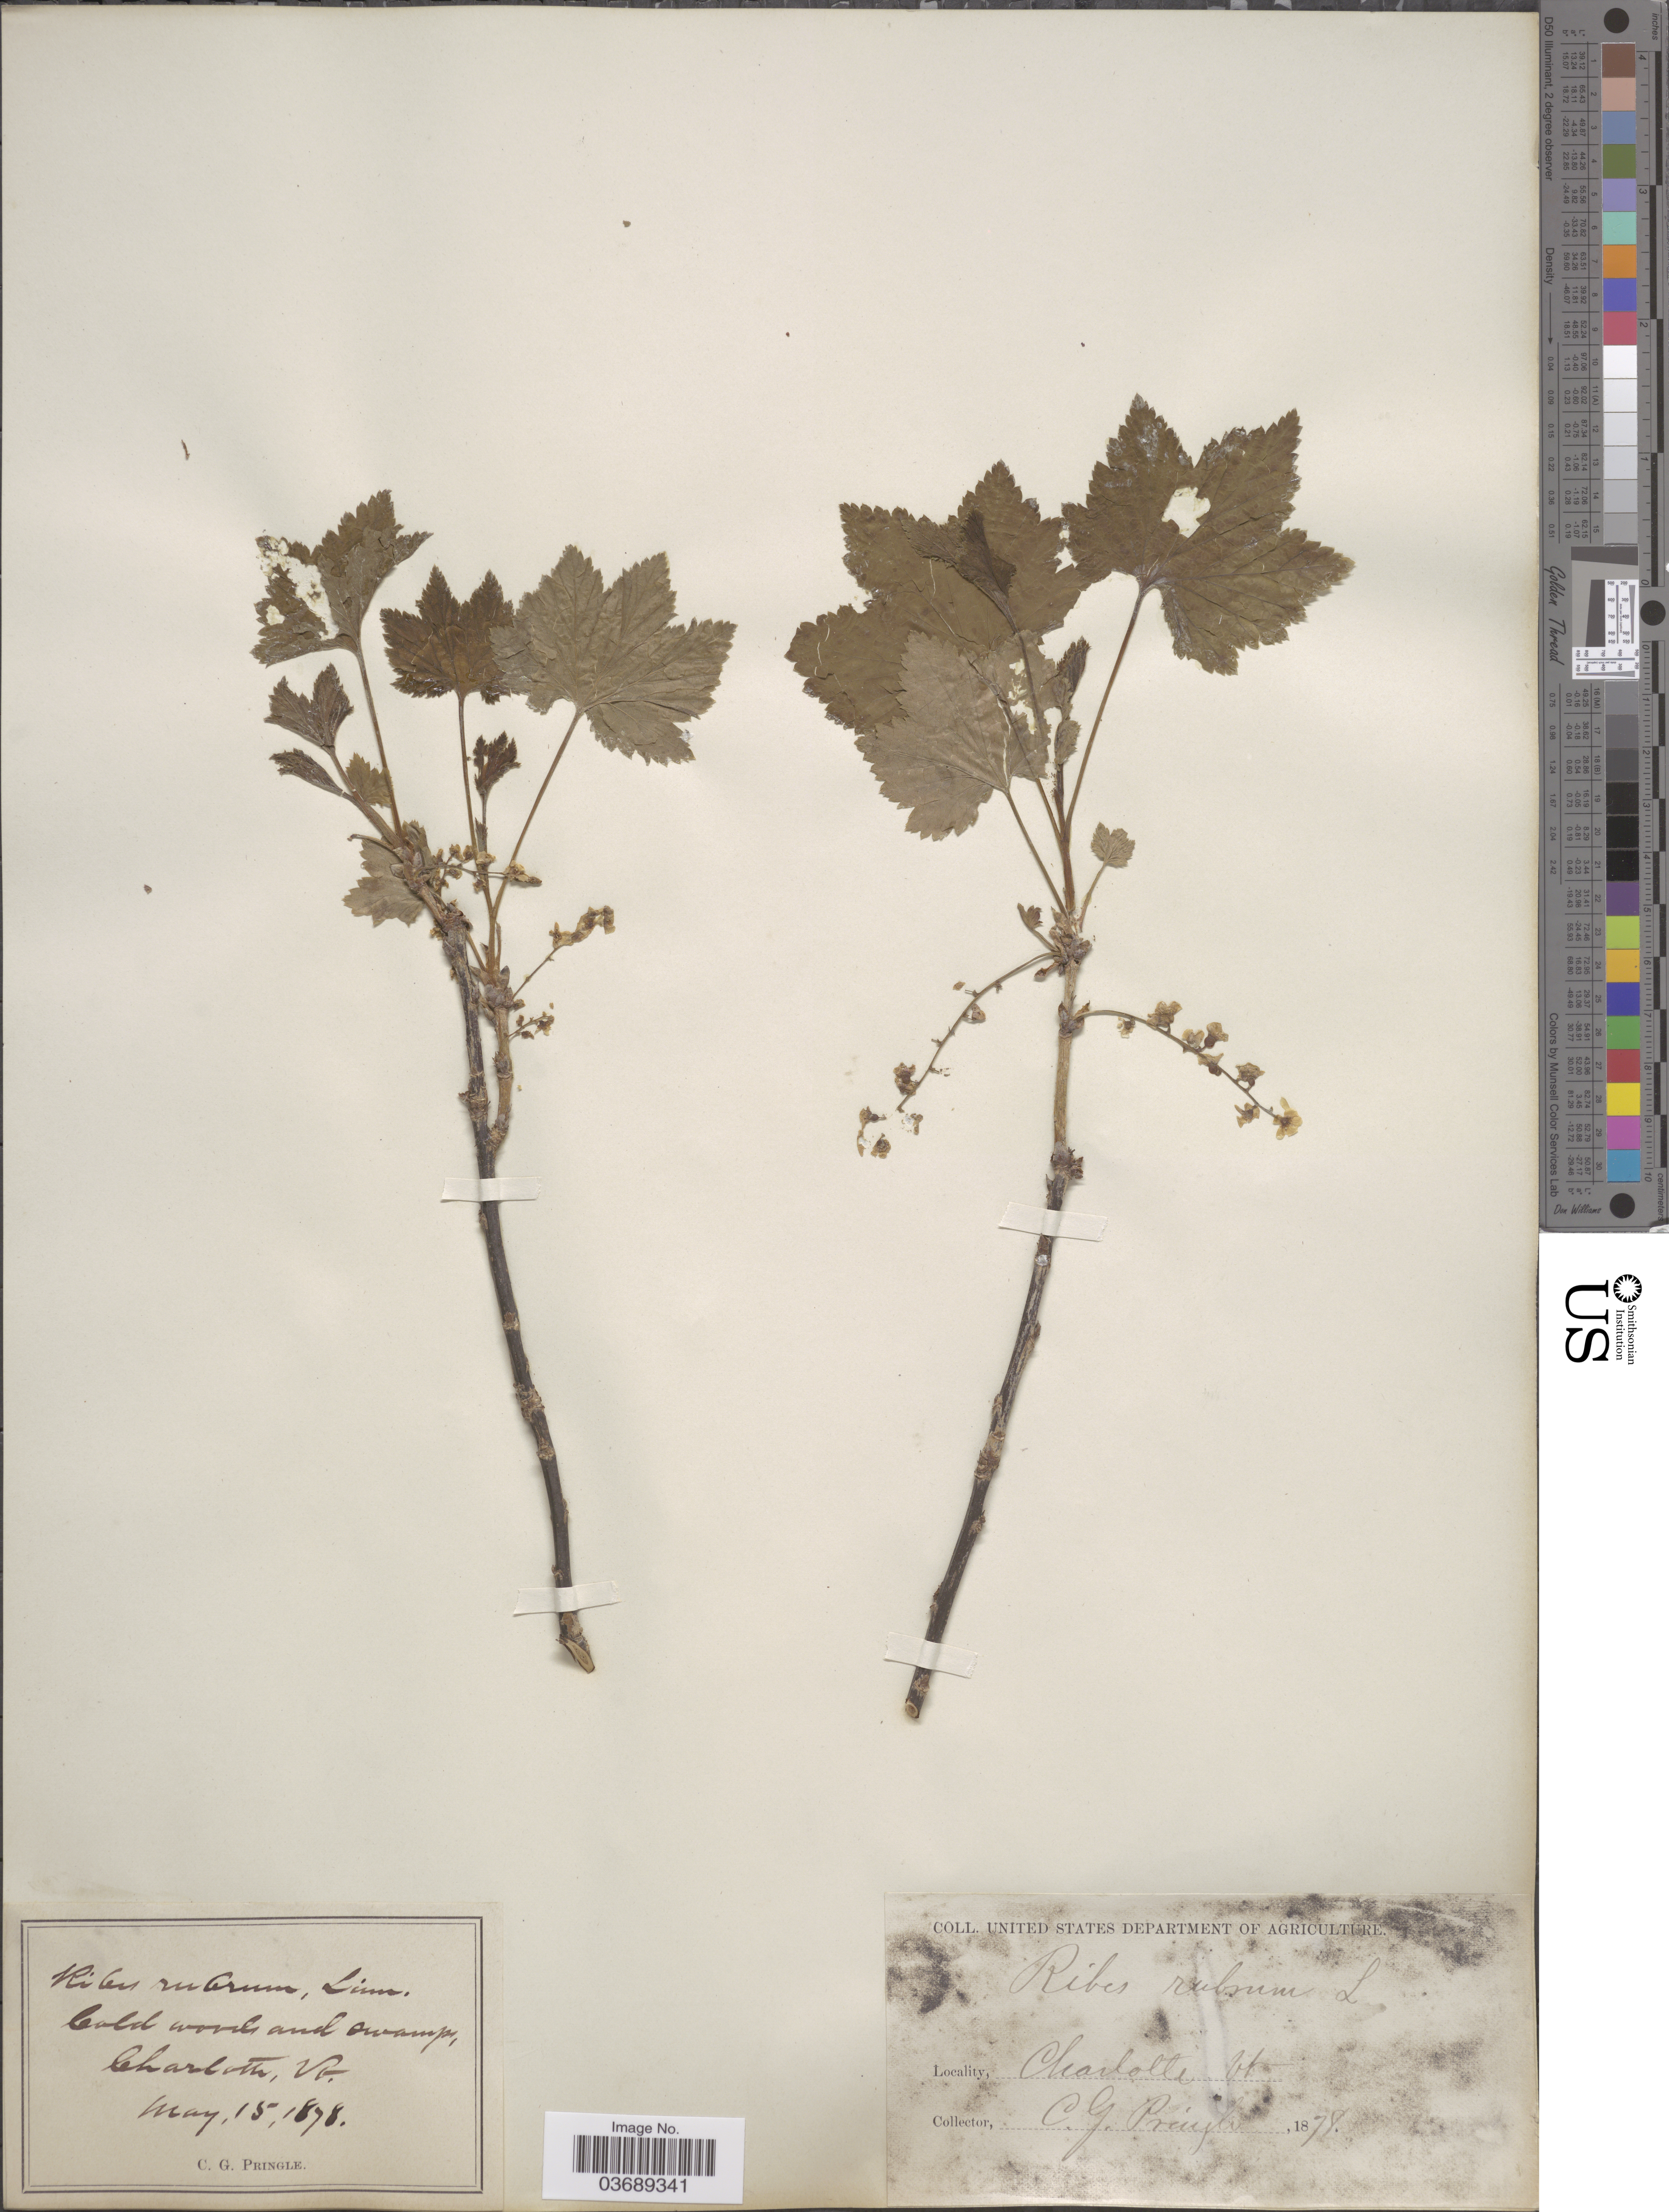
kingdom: Plantae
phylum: Tracheophyta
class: Magnoliopsida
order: Saxifragales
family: Grossulariaceae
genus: Ribes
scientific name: Ribes triste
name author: Pall.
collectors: C. G. Pringle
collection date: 1878-05-15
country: United States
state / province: Vermont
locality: Charlotte.